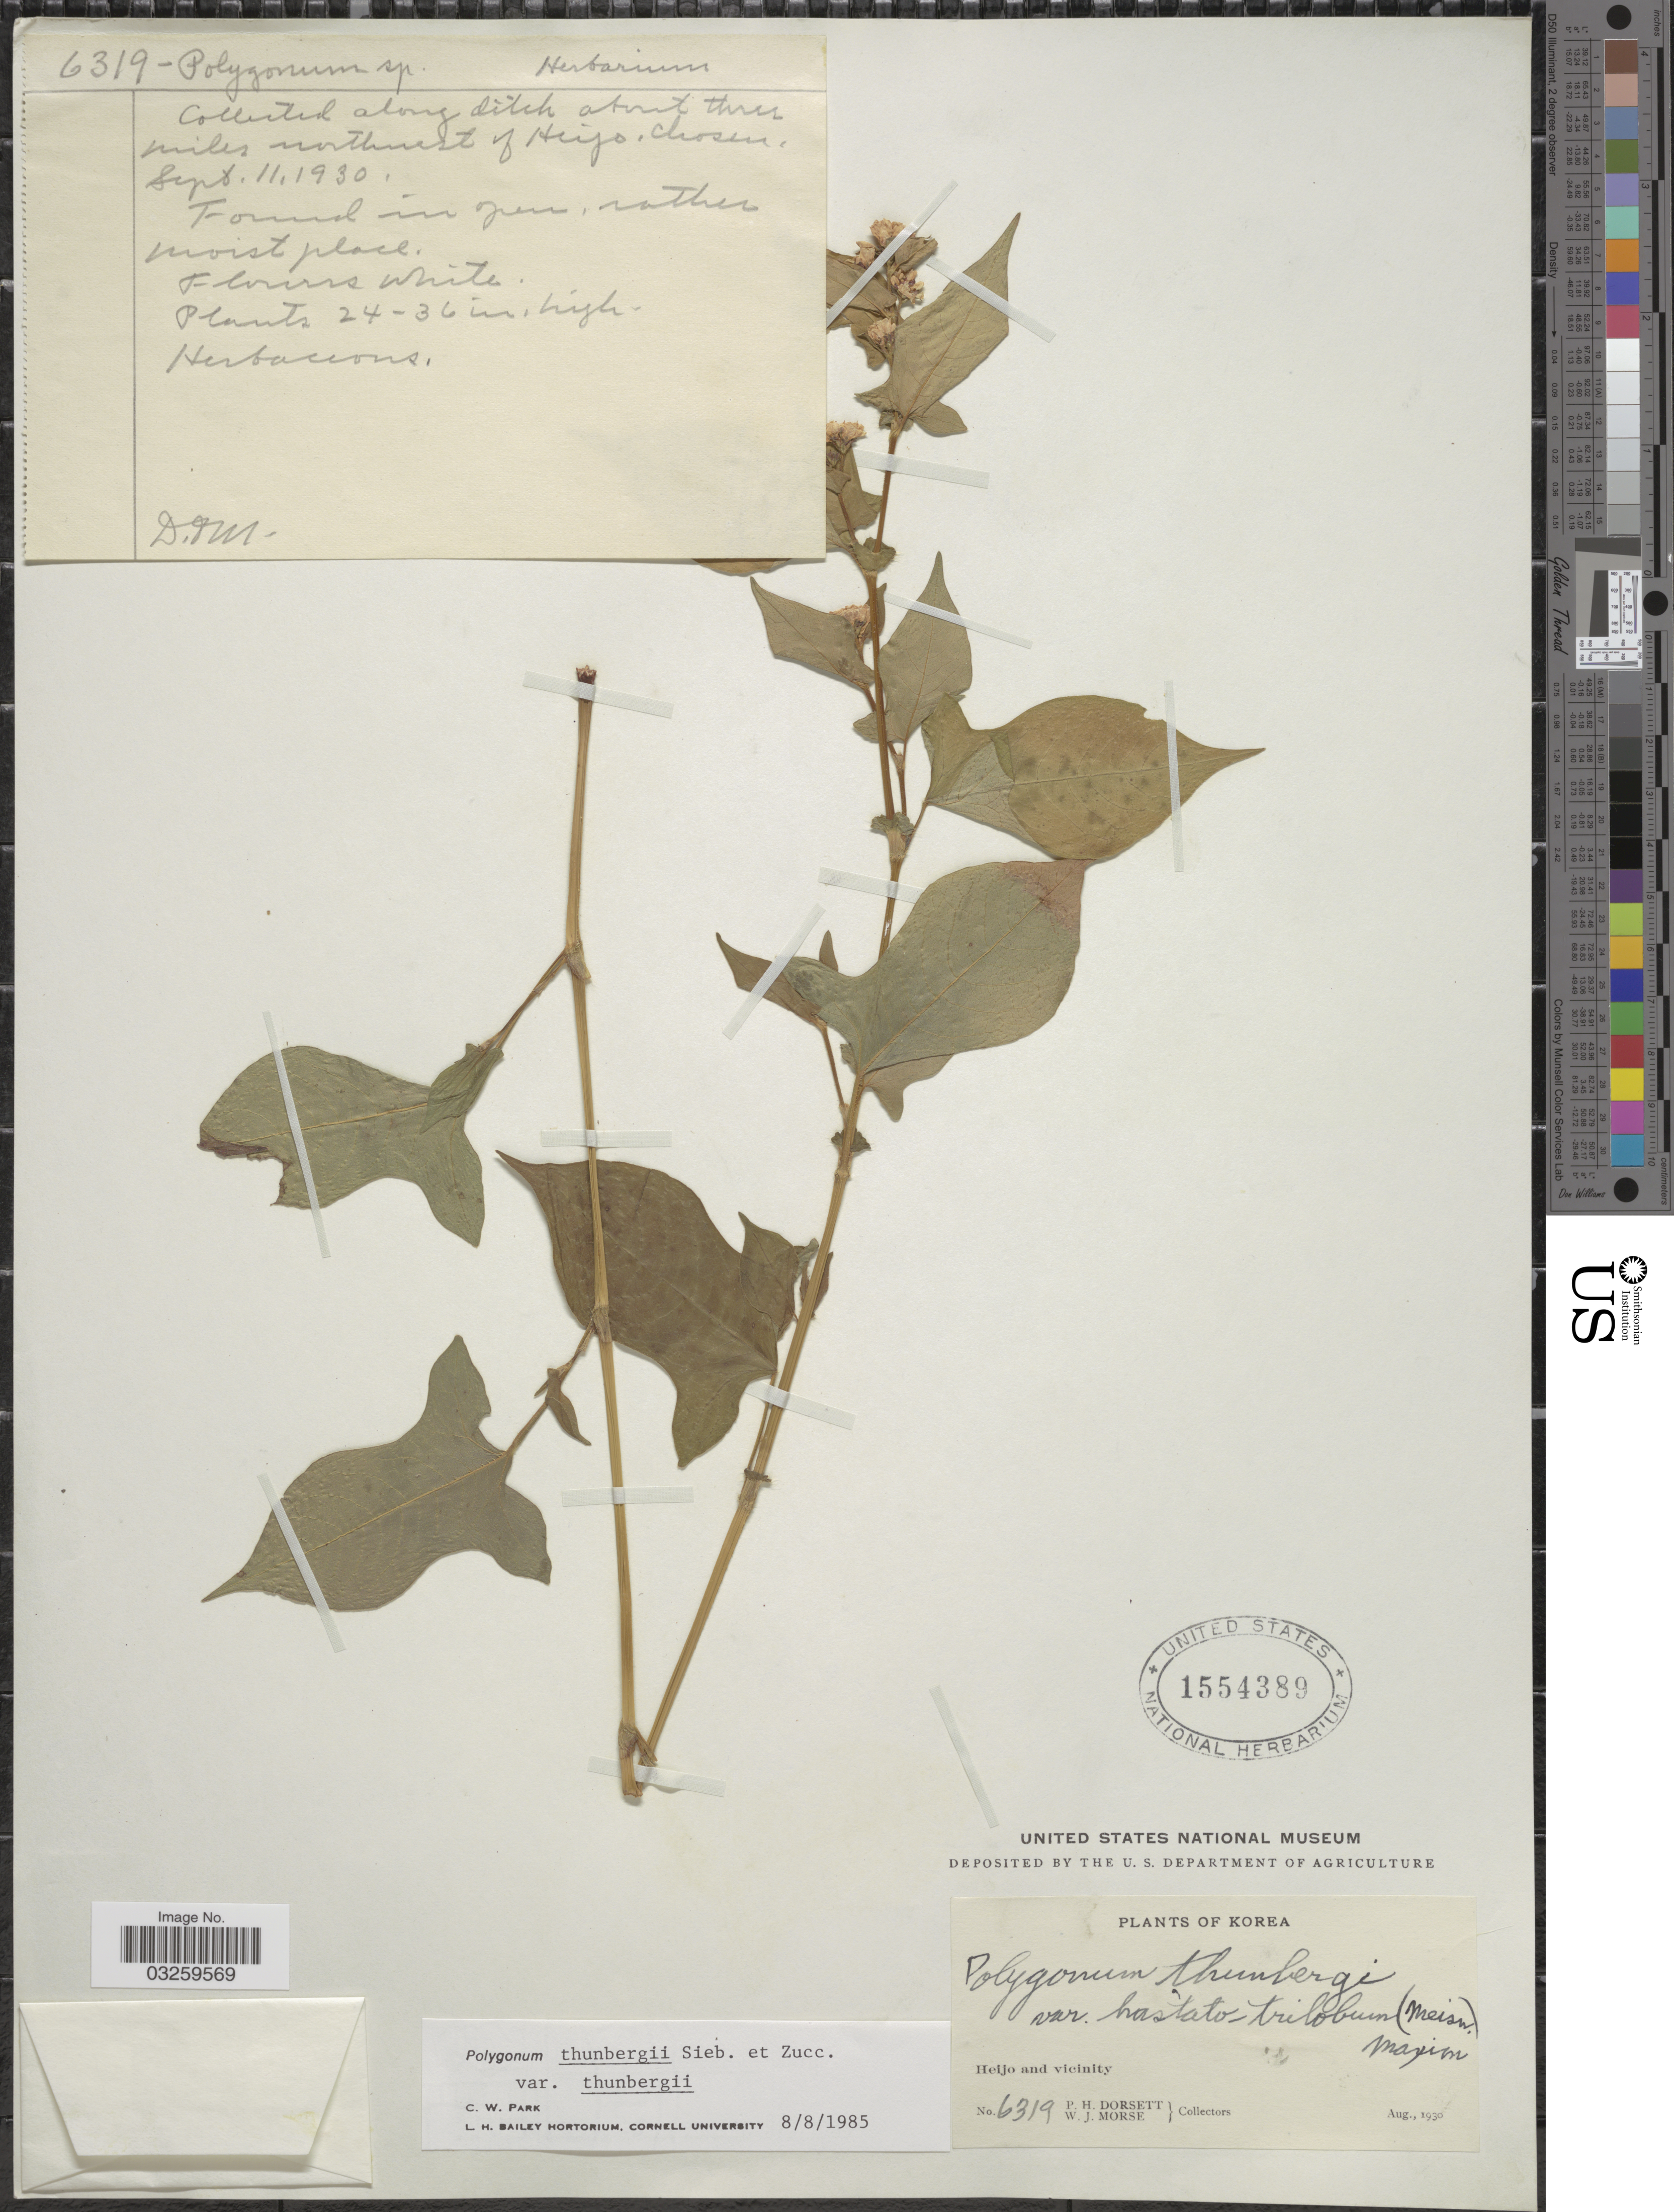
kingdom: Plantae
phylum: Tracheophyta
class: Magnoliopsida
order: Caryophyllales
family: Polygonaceae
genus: Polygonum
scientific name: Polygonum thunbergii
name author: Siebold & Zucc.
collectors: P. H. Dorsett & W. J. Morse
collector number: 6319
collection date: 1930-08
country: North Korea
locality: Heijo and vicinity.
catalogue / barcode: US 1554389